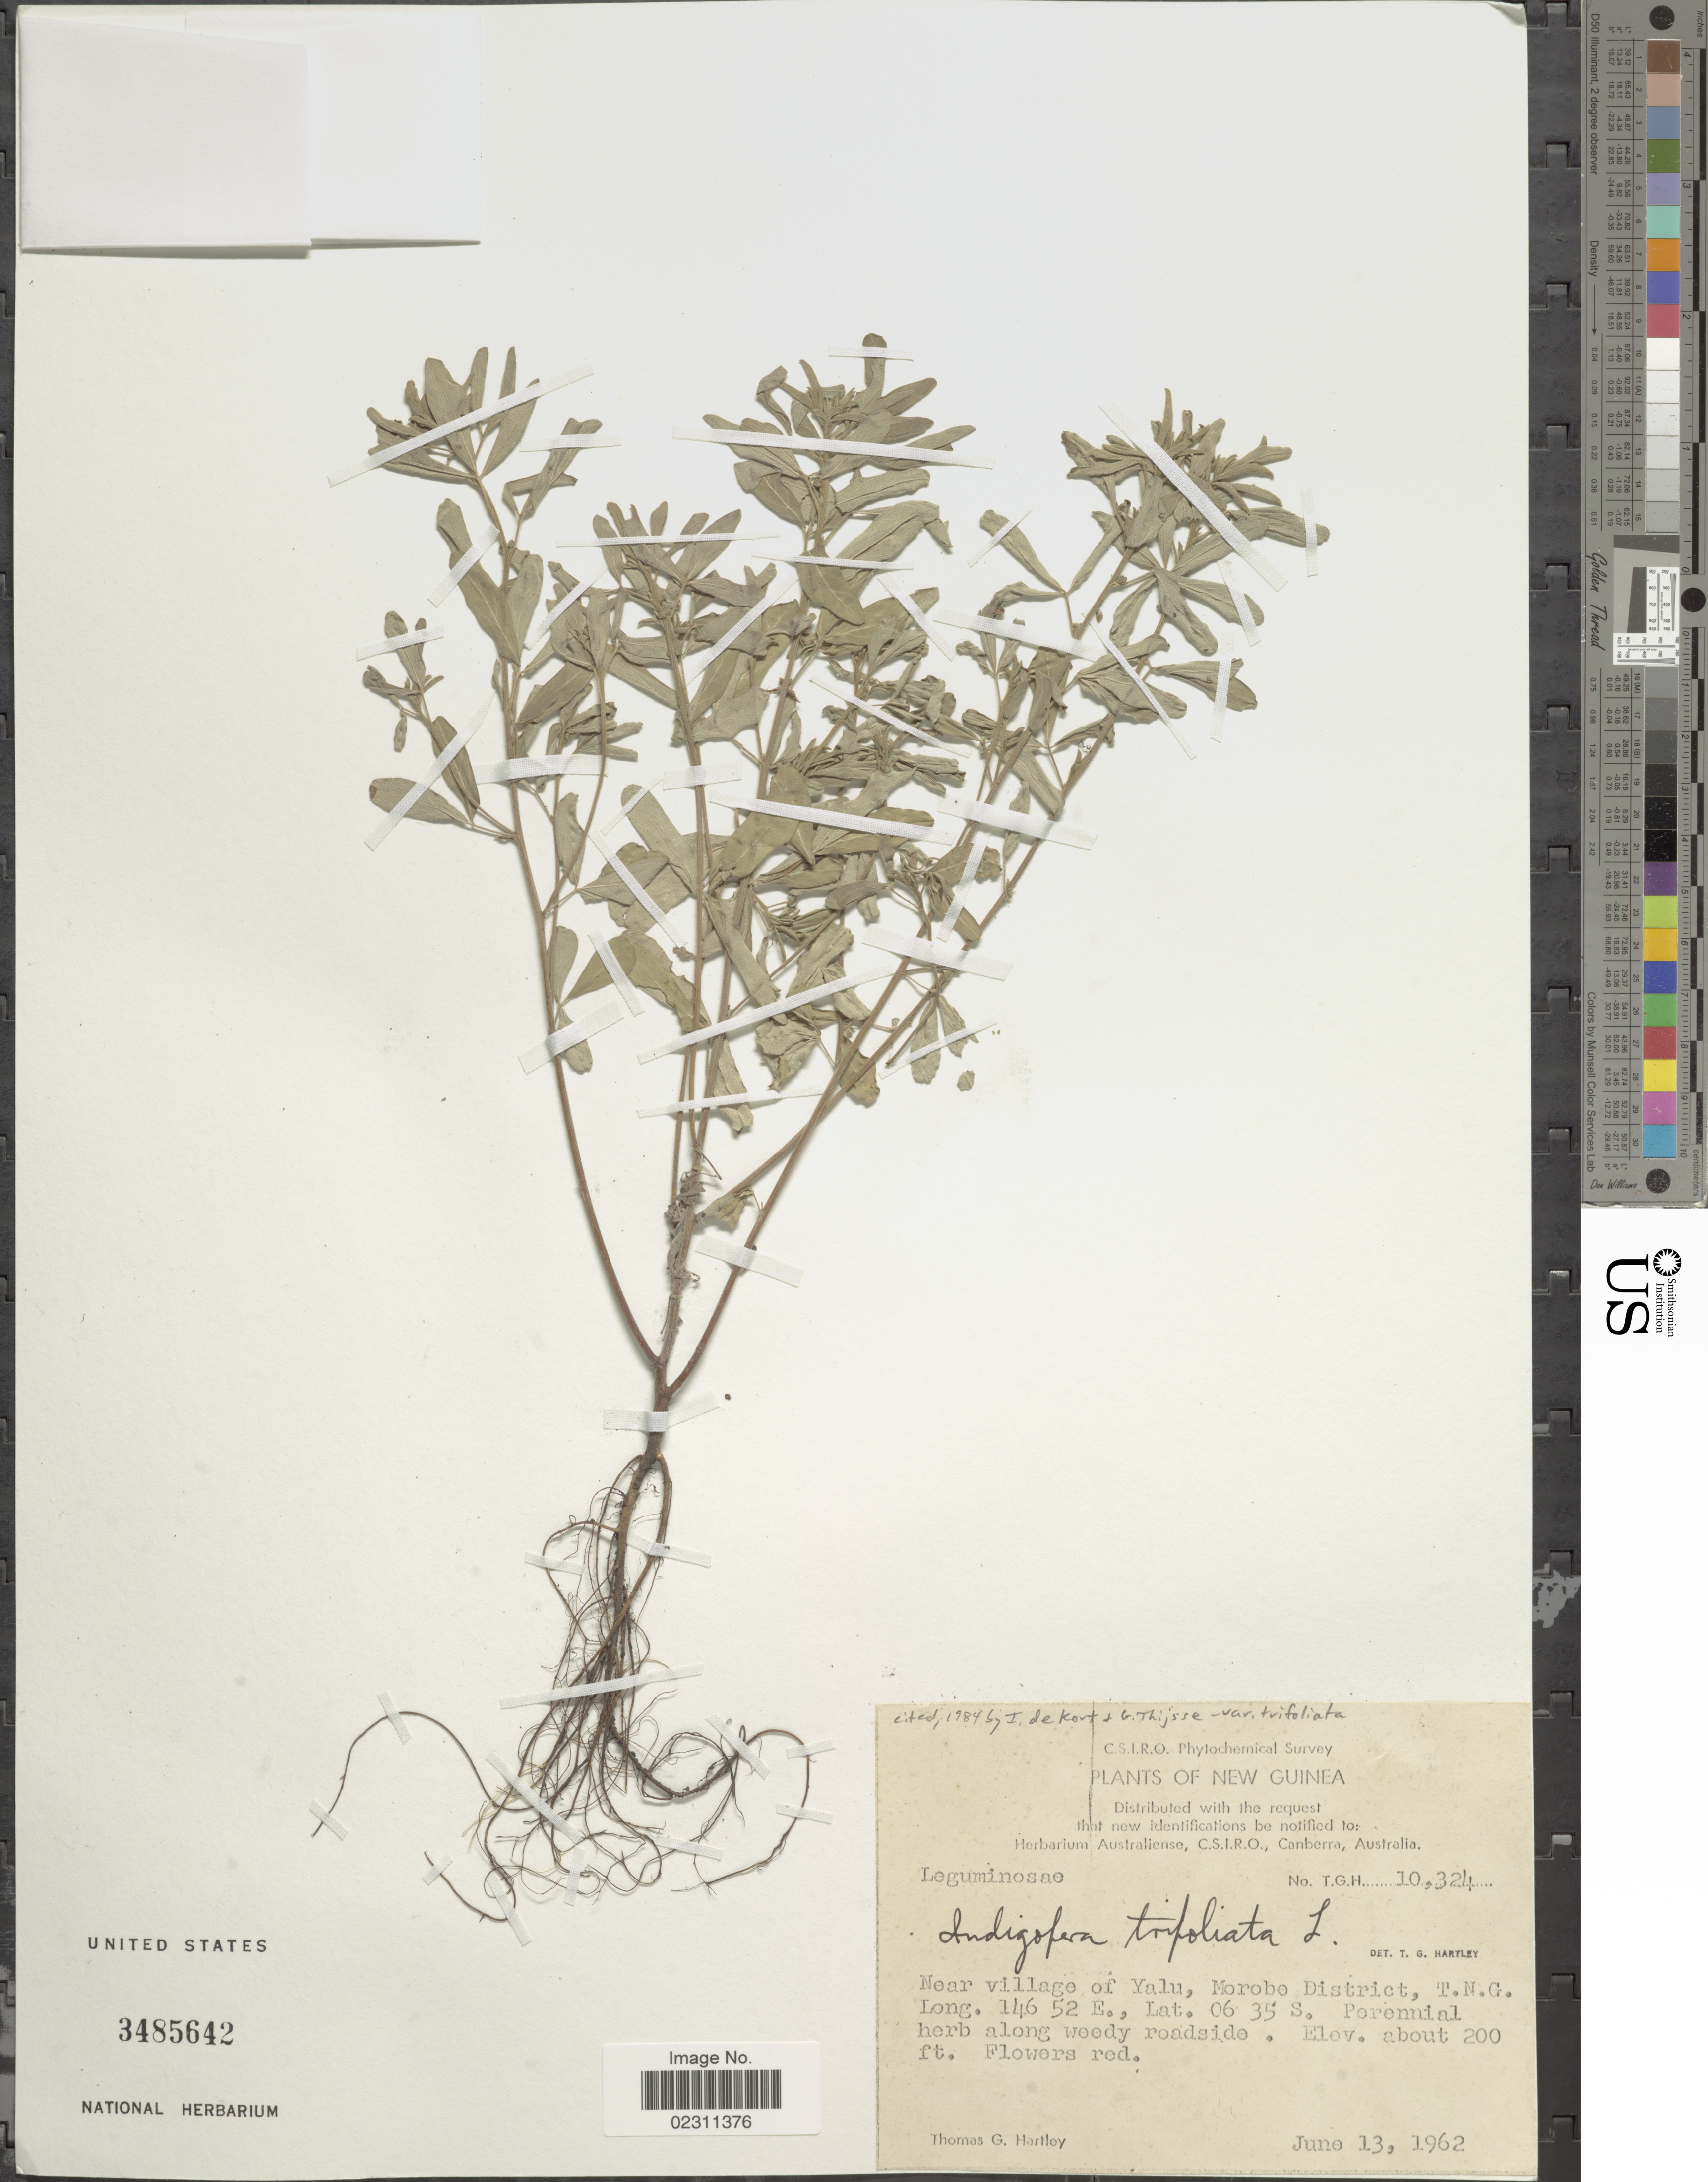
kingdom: Plantae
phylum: Tracheophyta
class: Magnoliopsida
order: Fabales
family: Fabaceae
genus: Indigofera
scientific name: Indigofera trifoliata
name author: L.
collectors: T. G. Hartley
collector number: TGH10324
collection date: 1962-06-13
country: Papua New Guinea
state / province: Morobe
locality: New Guinea. Near village of Yalu, Morobe District, T.N.G.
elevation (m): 61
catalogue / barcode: US 3485642